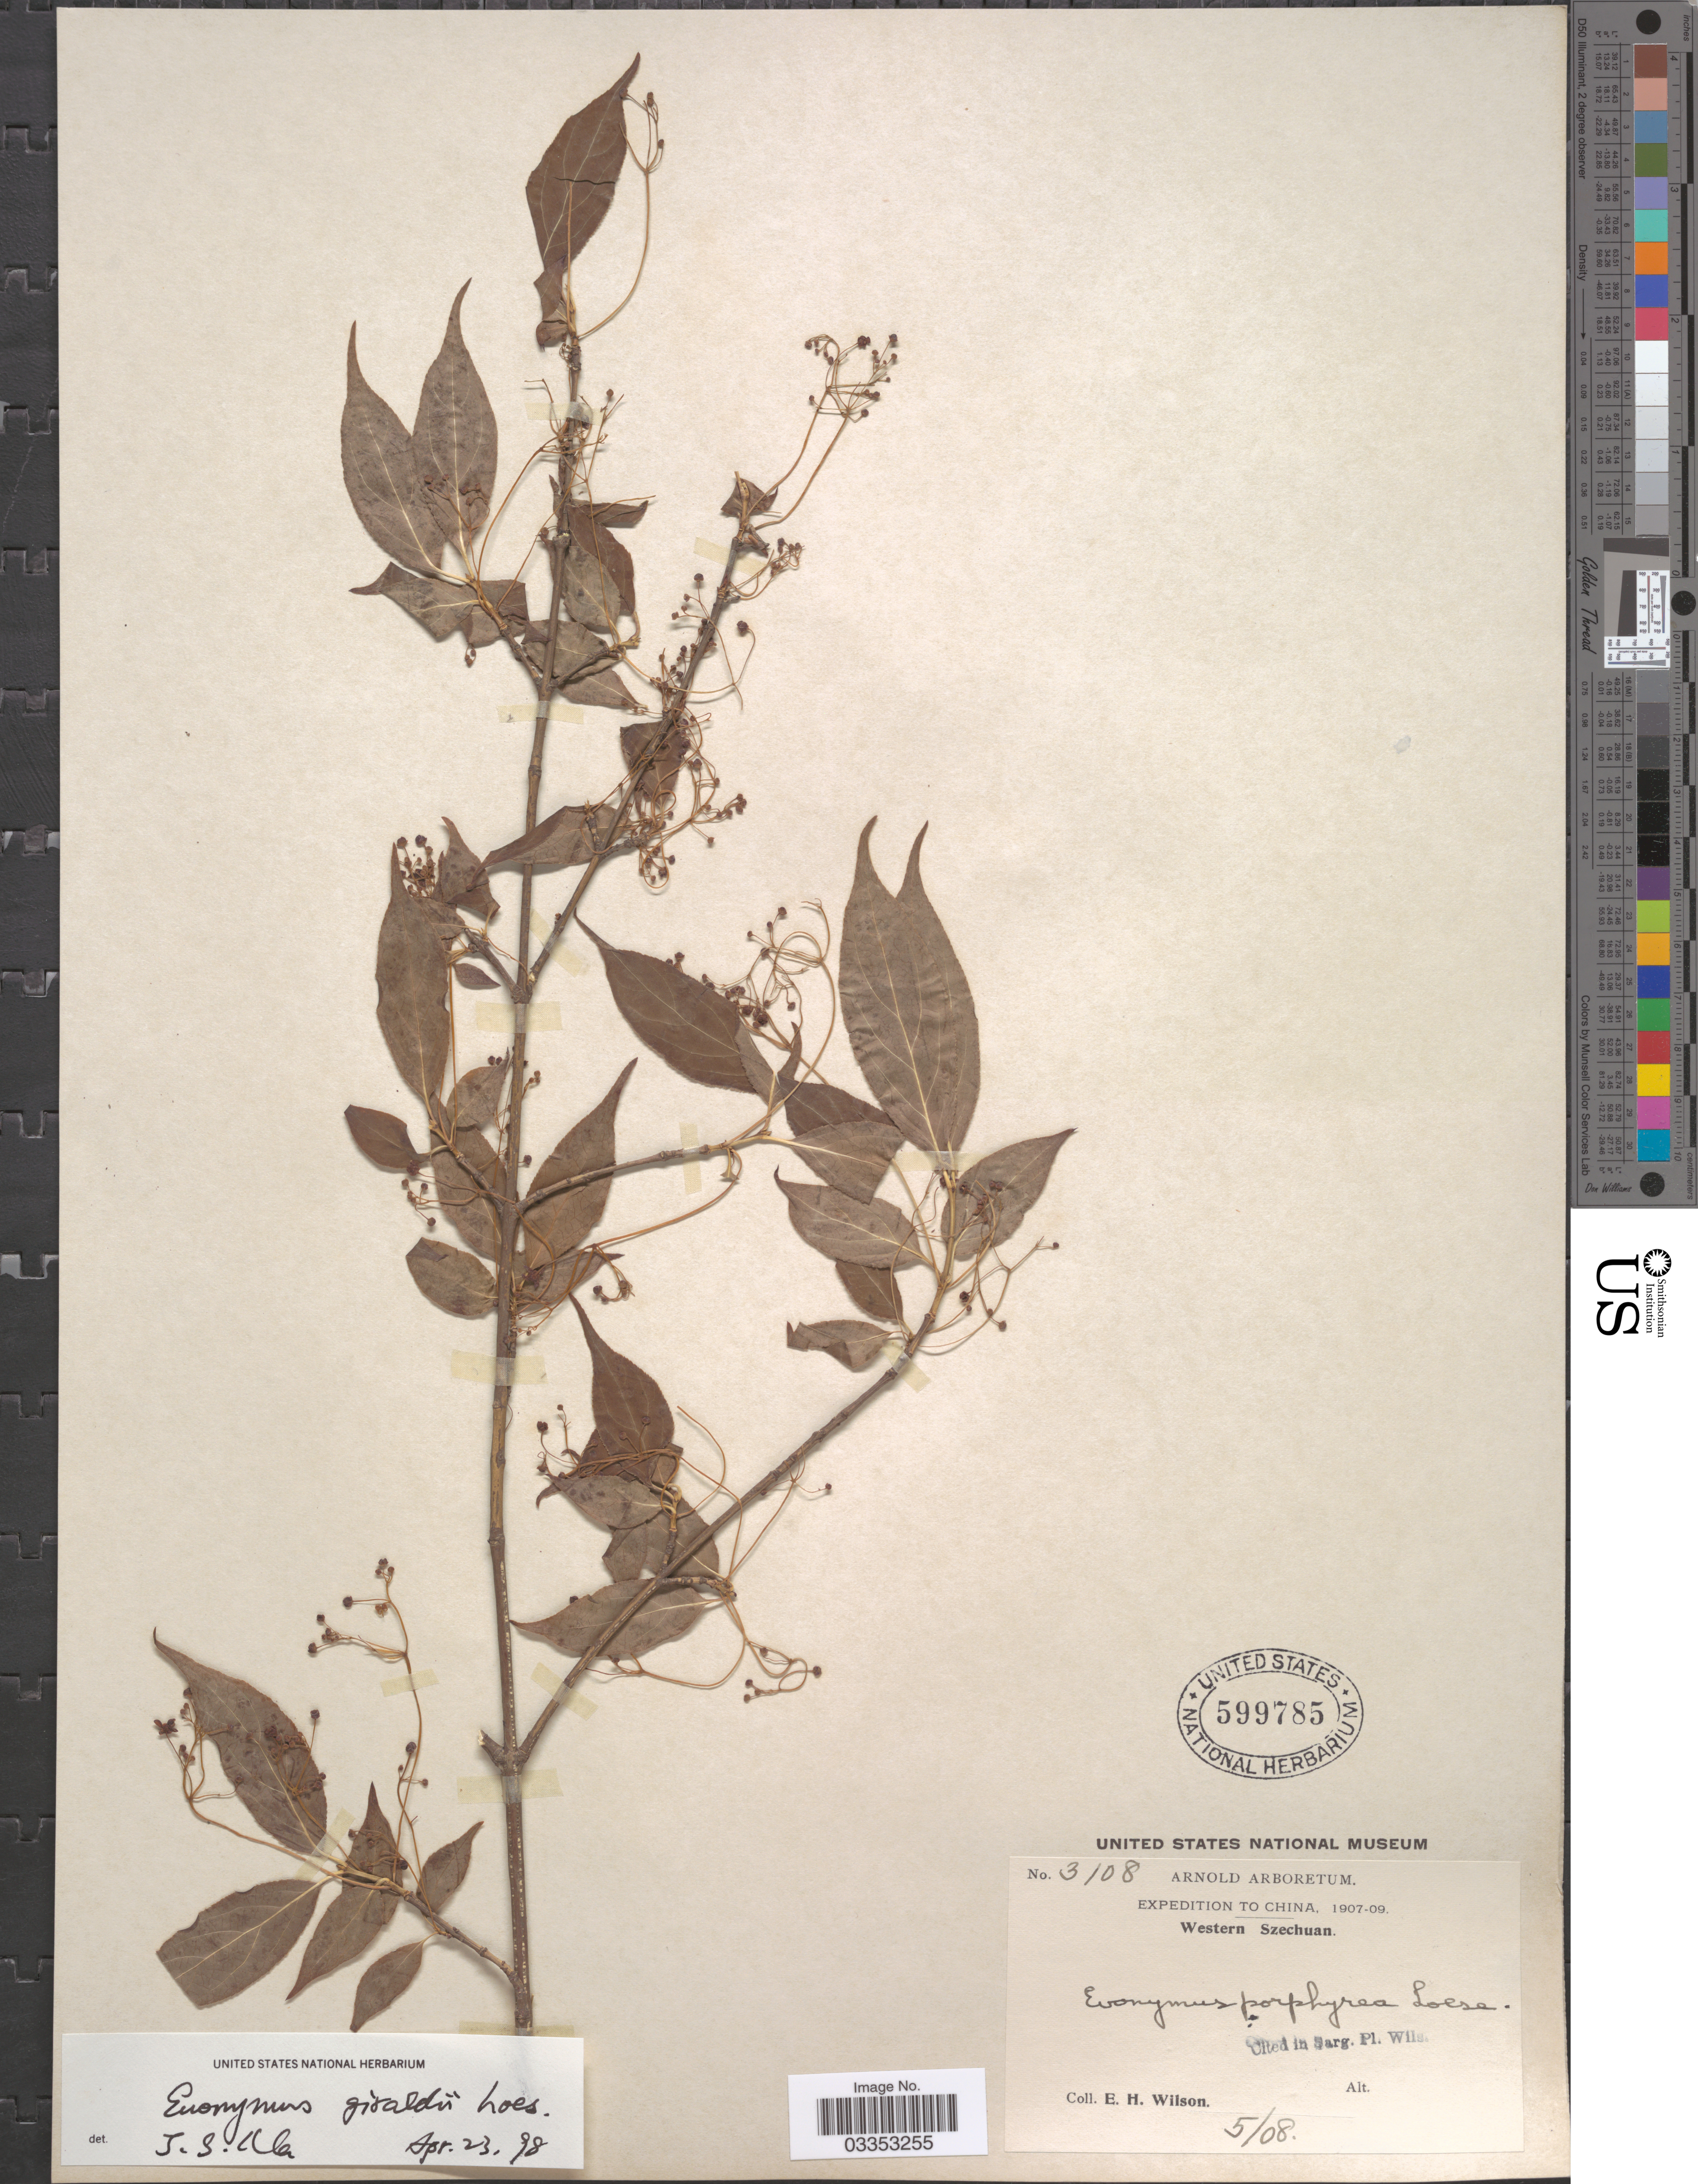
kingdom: Plantae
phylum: Tracheophyta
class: Magnoliopsida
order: Celastrales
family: Celastraceae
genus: Euonymus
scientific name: Euonymus giraldii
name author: Loes. ex Diels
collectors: E. Wilson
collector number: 3108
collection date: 1908-05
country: China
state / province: Sichuan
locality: Western Szechuan.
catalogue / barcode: US 599785